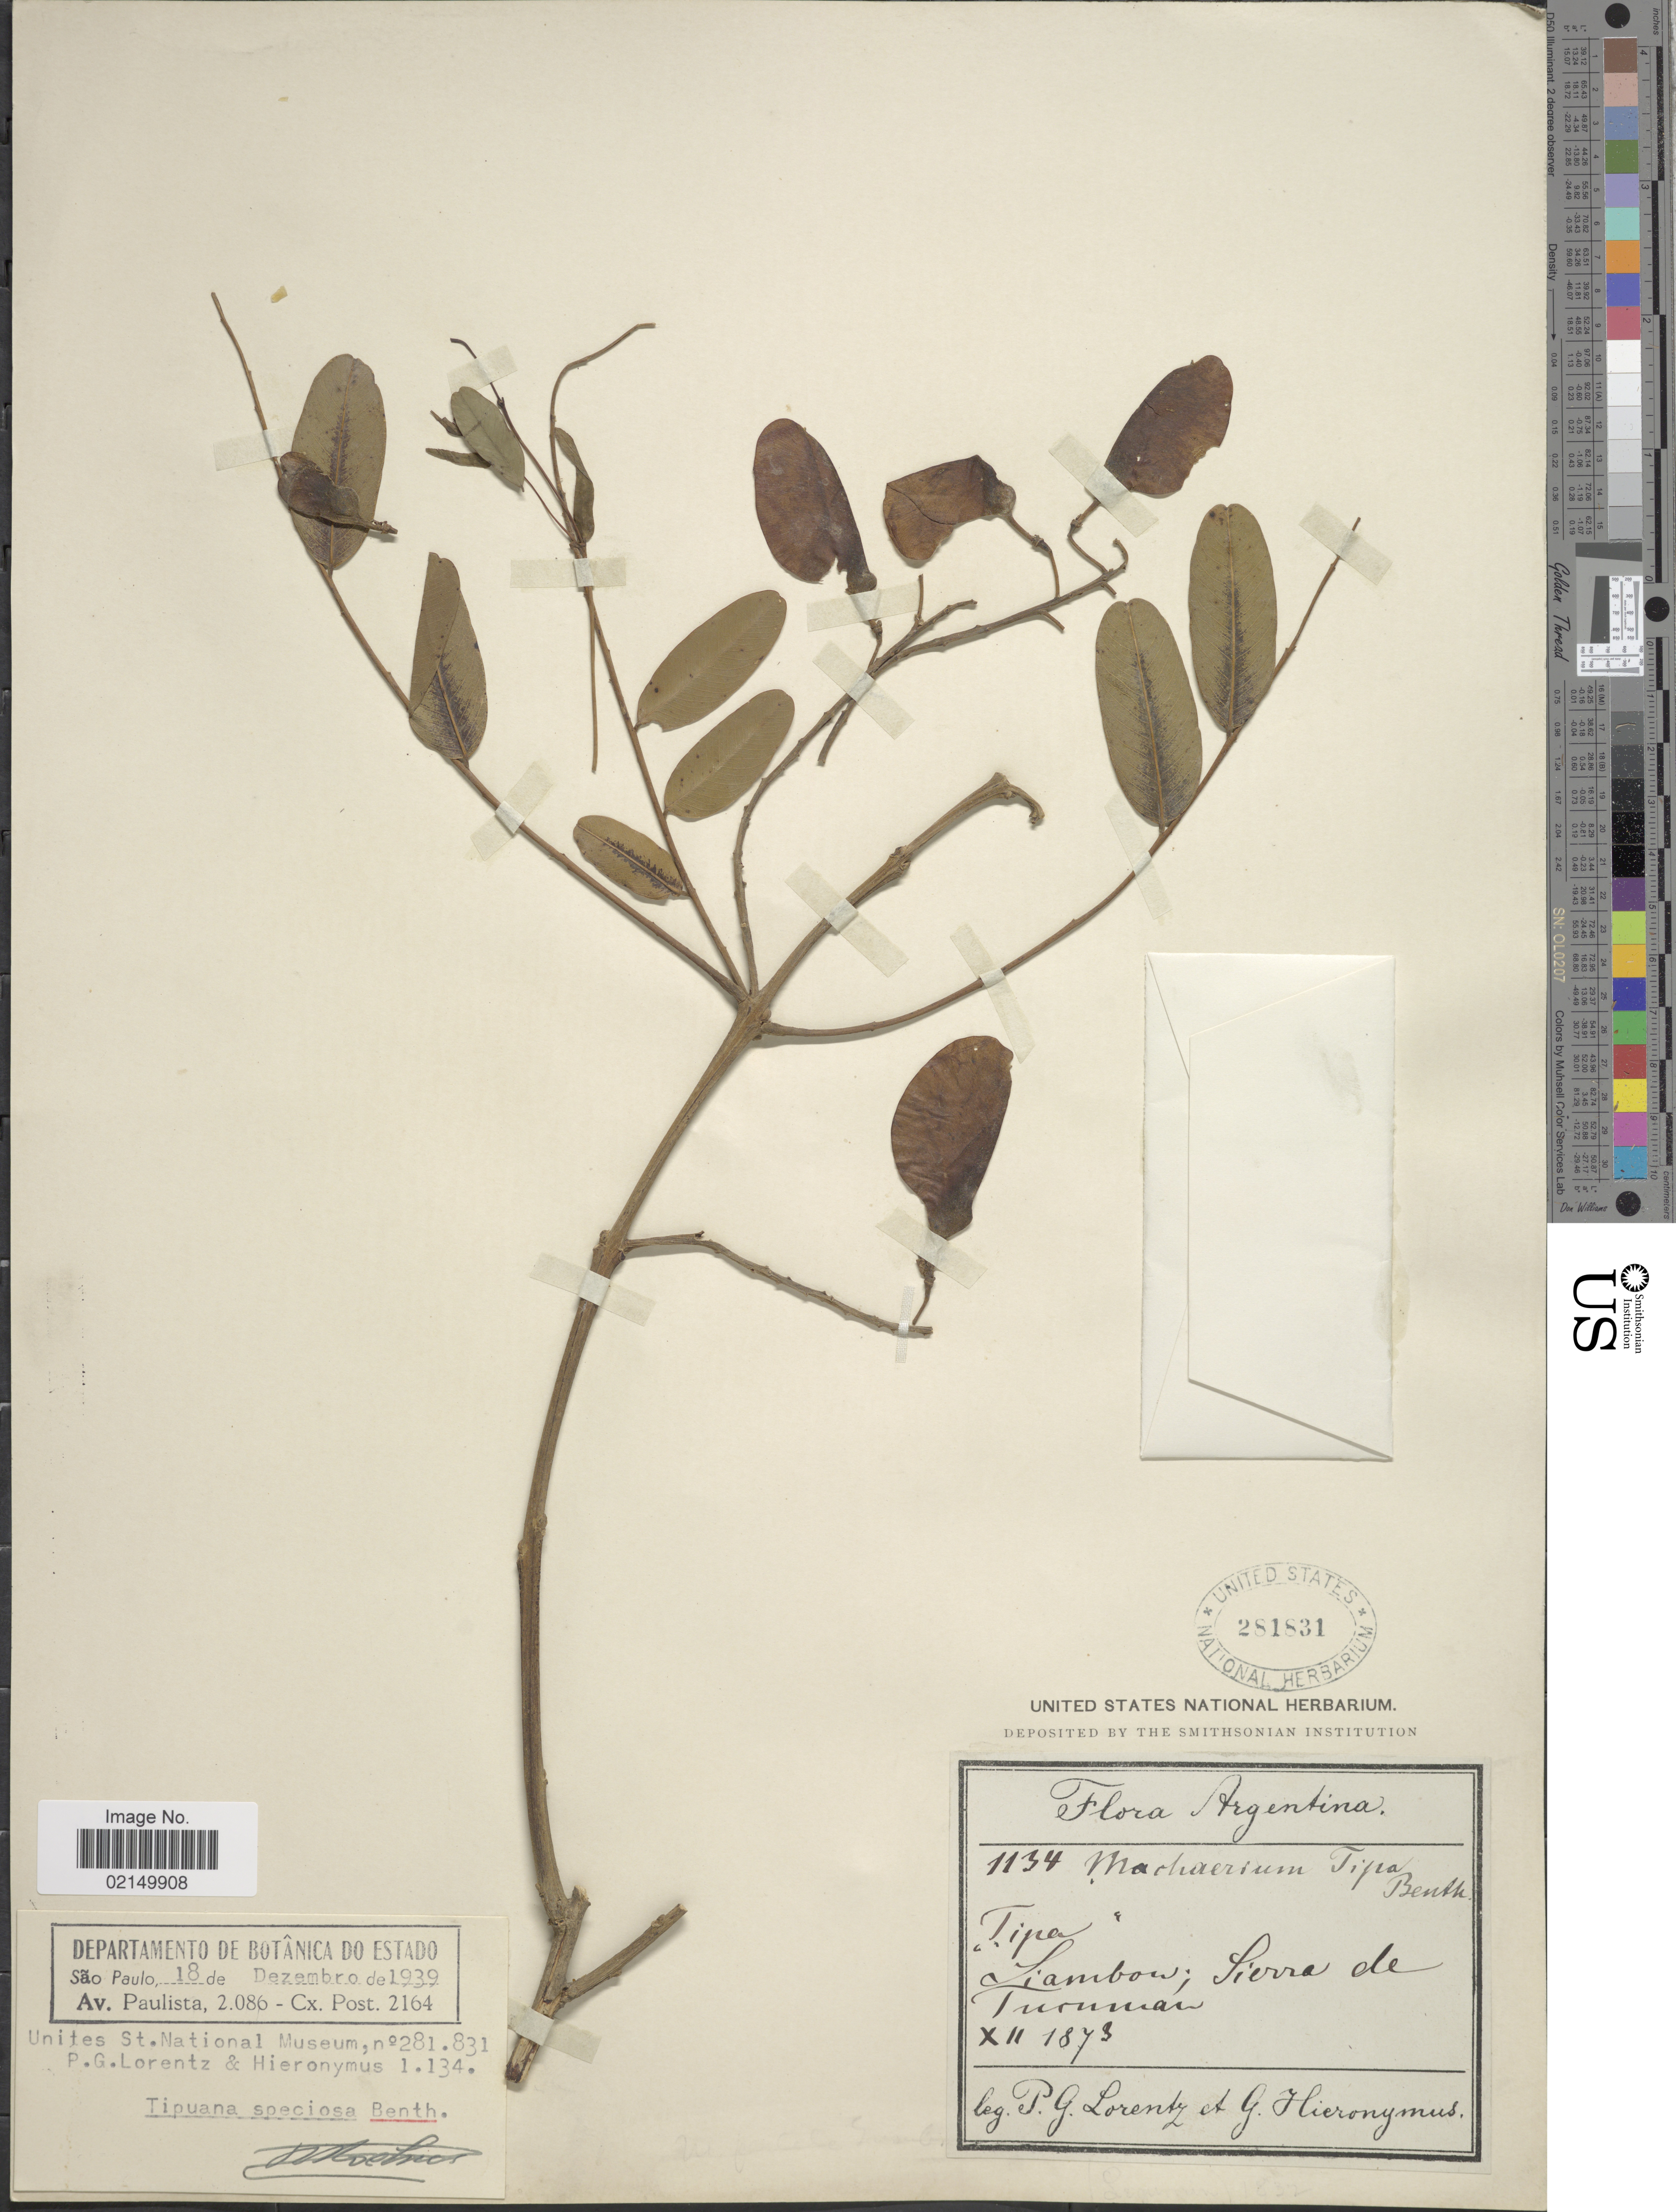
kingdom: Plantae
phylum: Tracheophyta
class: Magnoliopsida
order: Fabales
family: Fabaceae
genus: Tipuana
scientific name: Tipuana tipu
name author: (Benth.) Kuntze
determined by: Strong, Mark T., (BOT), Smithsonian Institution - National Museum of Natural History (UNITED STATES)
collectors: P. G. Lorentz & G. H. Hieronymus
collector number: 1134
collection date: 1873-12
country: Argentina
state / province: Tucuman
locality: Liambon; Sierra de Tucuman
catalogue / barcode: US 281831